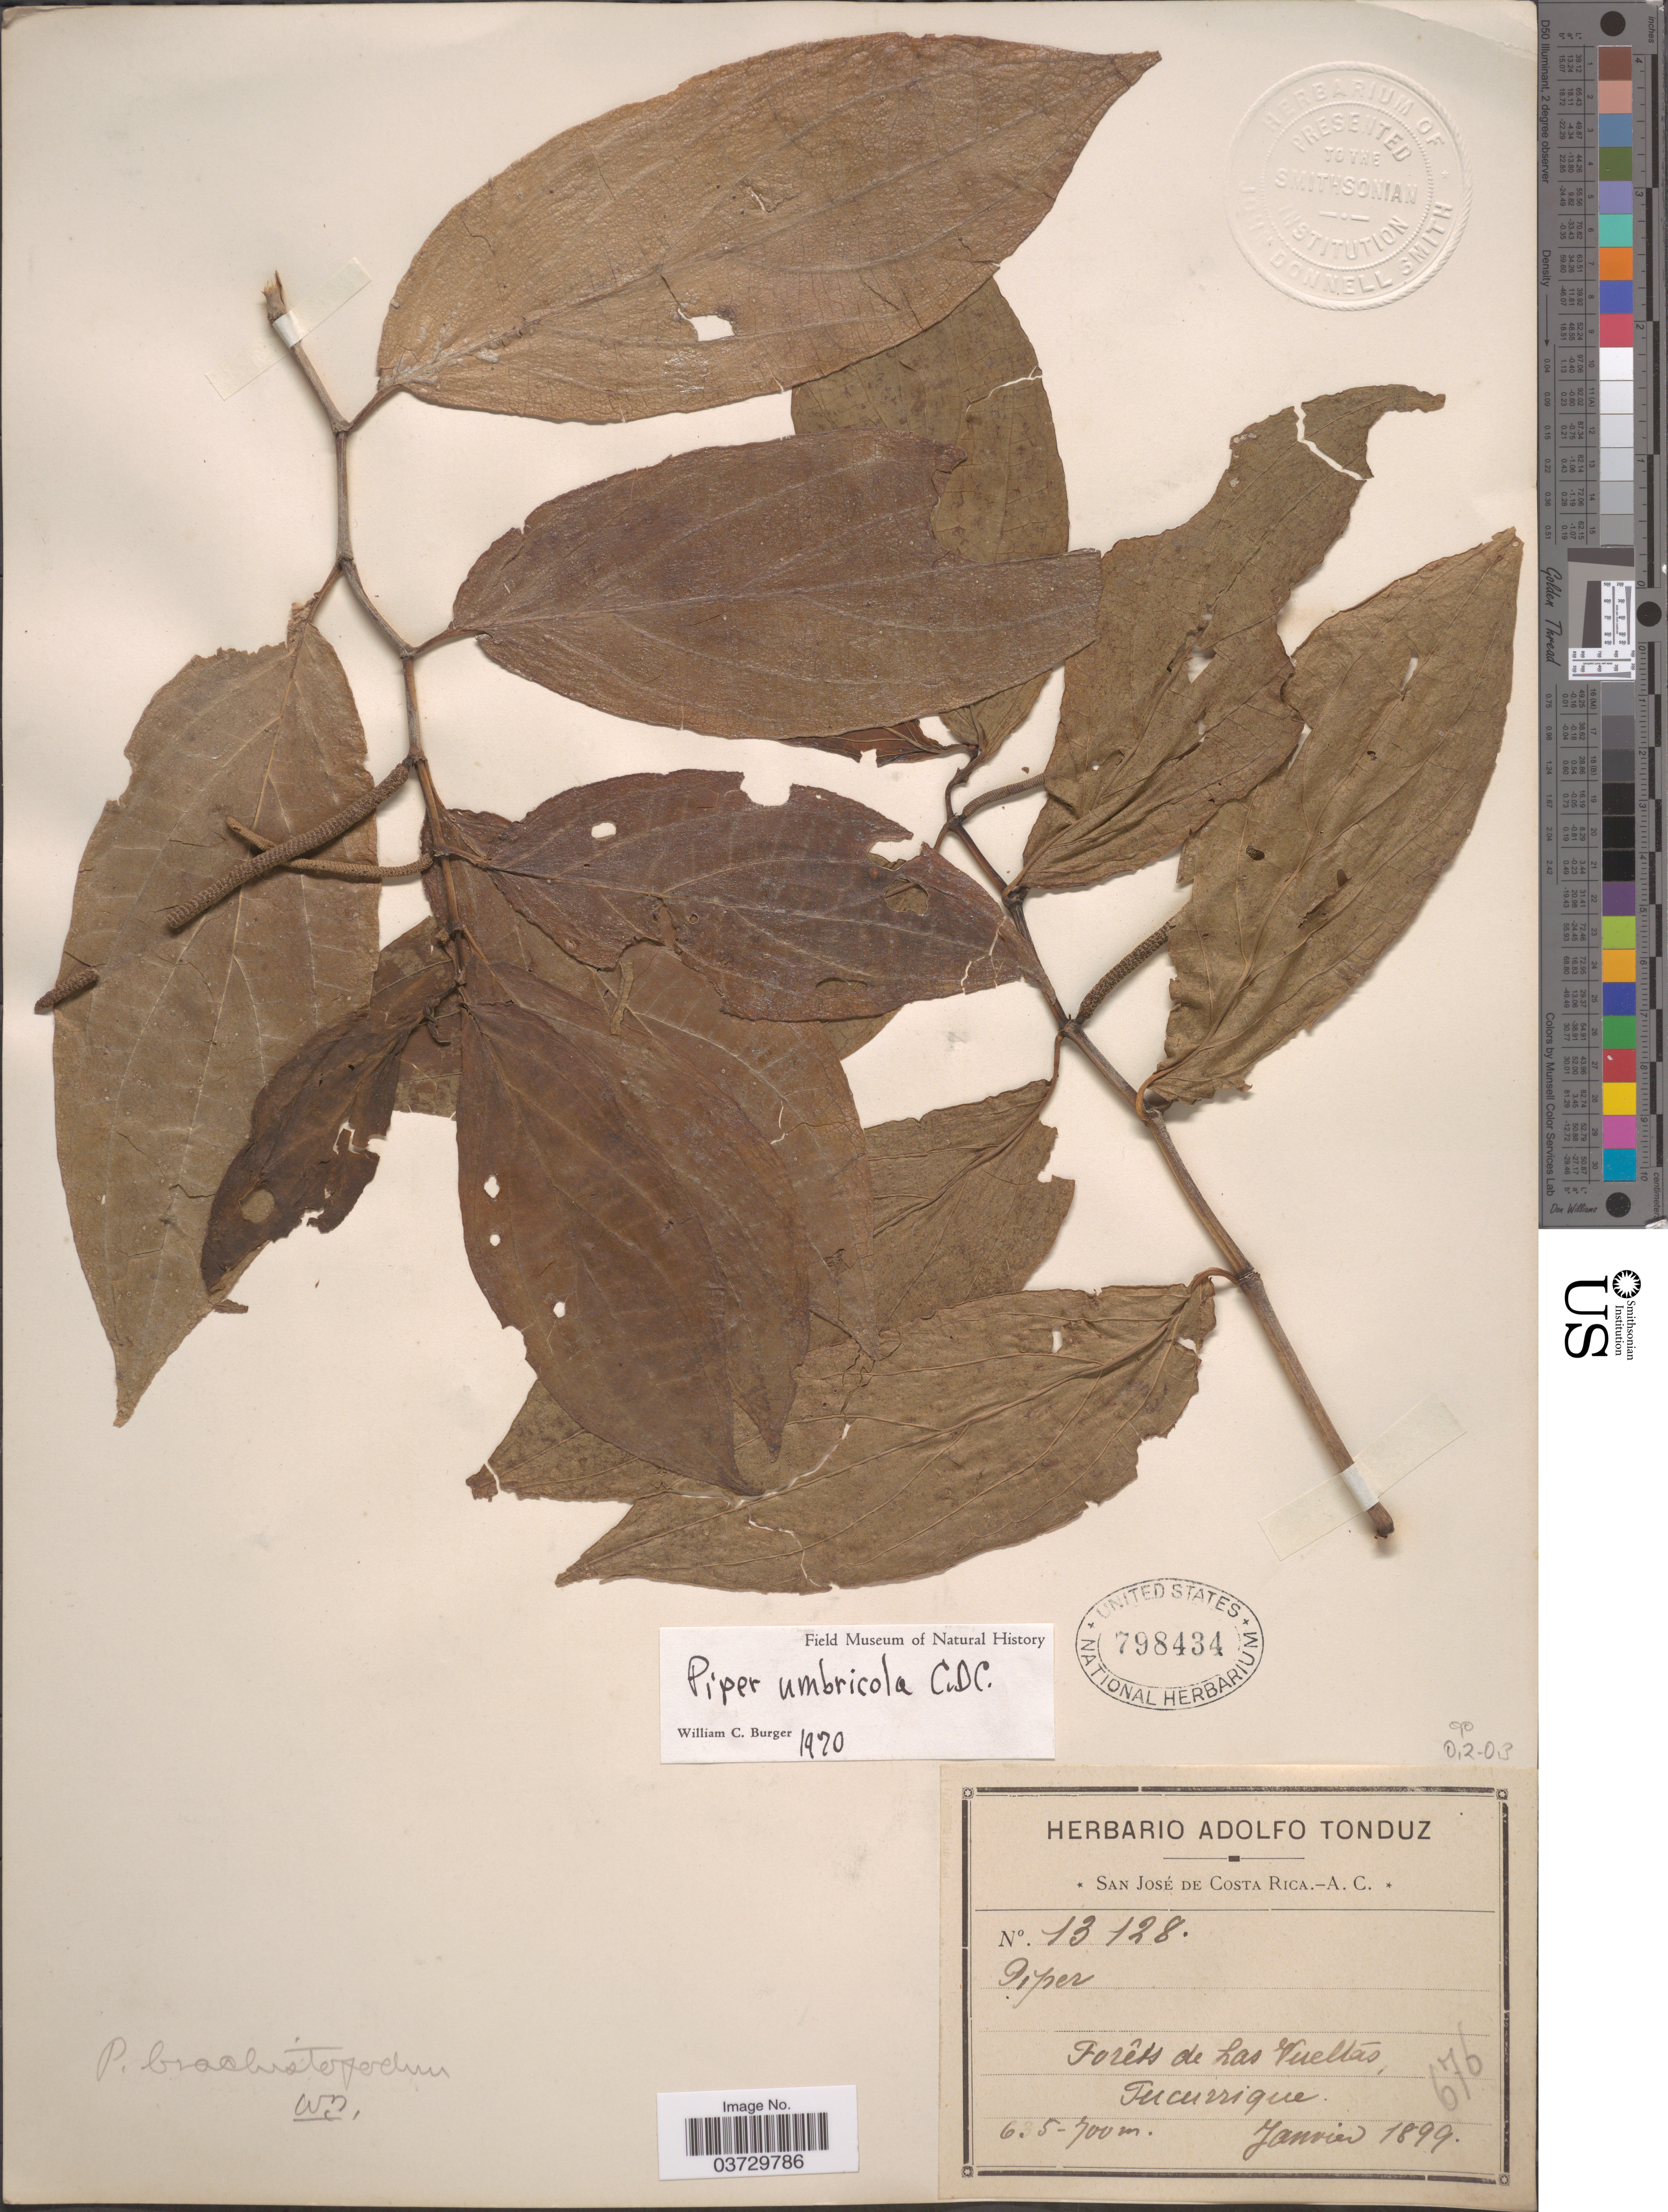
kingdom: Plantae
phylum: Tracheophyta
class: Magnoliopsida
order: Piperales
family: Piperaceae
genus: Piper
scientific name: Piper umbricola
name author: C. DC.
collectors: ex Herb. Adolfo Tonduz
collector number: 13128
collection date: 1899-01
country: Costa Rica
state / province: San José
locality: Forêts de Las Vueltas, Tucurrique.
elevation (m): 635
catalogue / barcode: US 798434